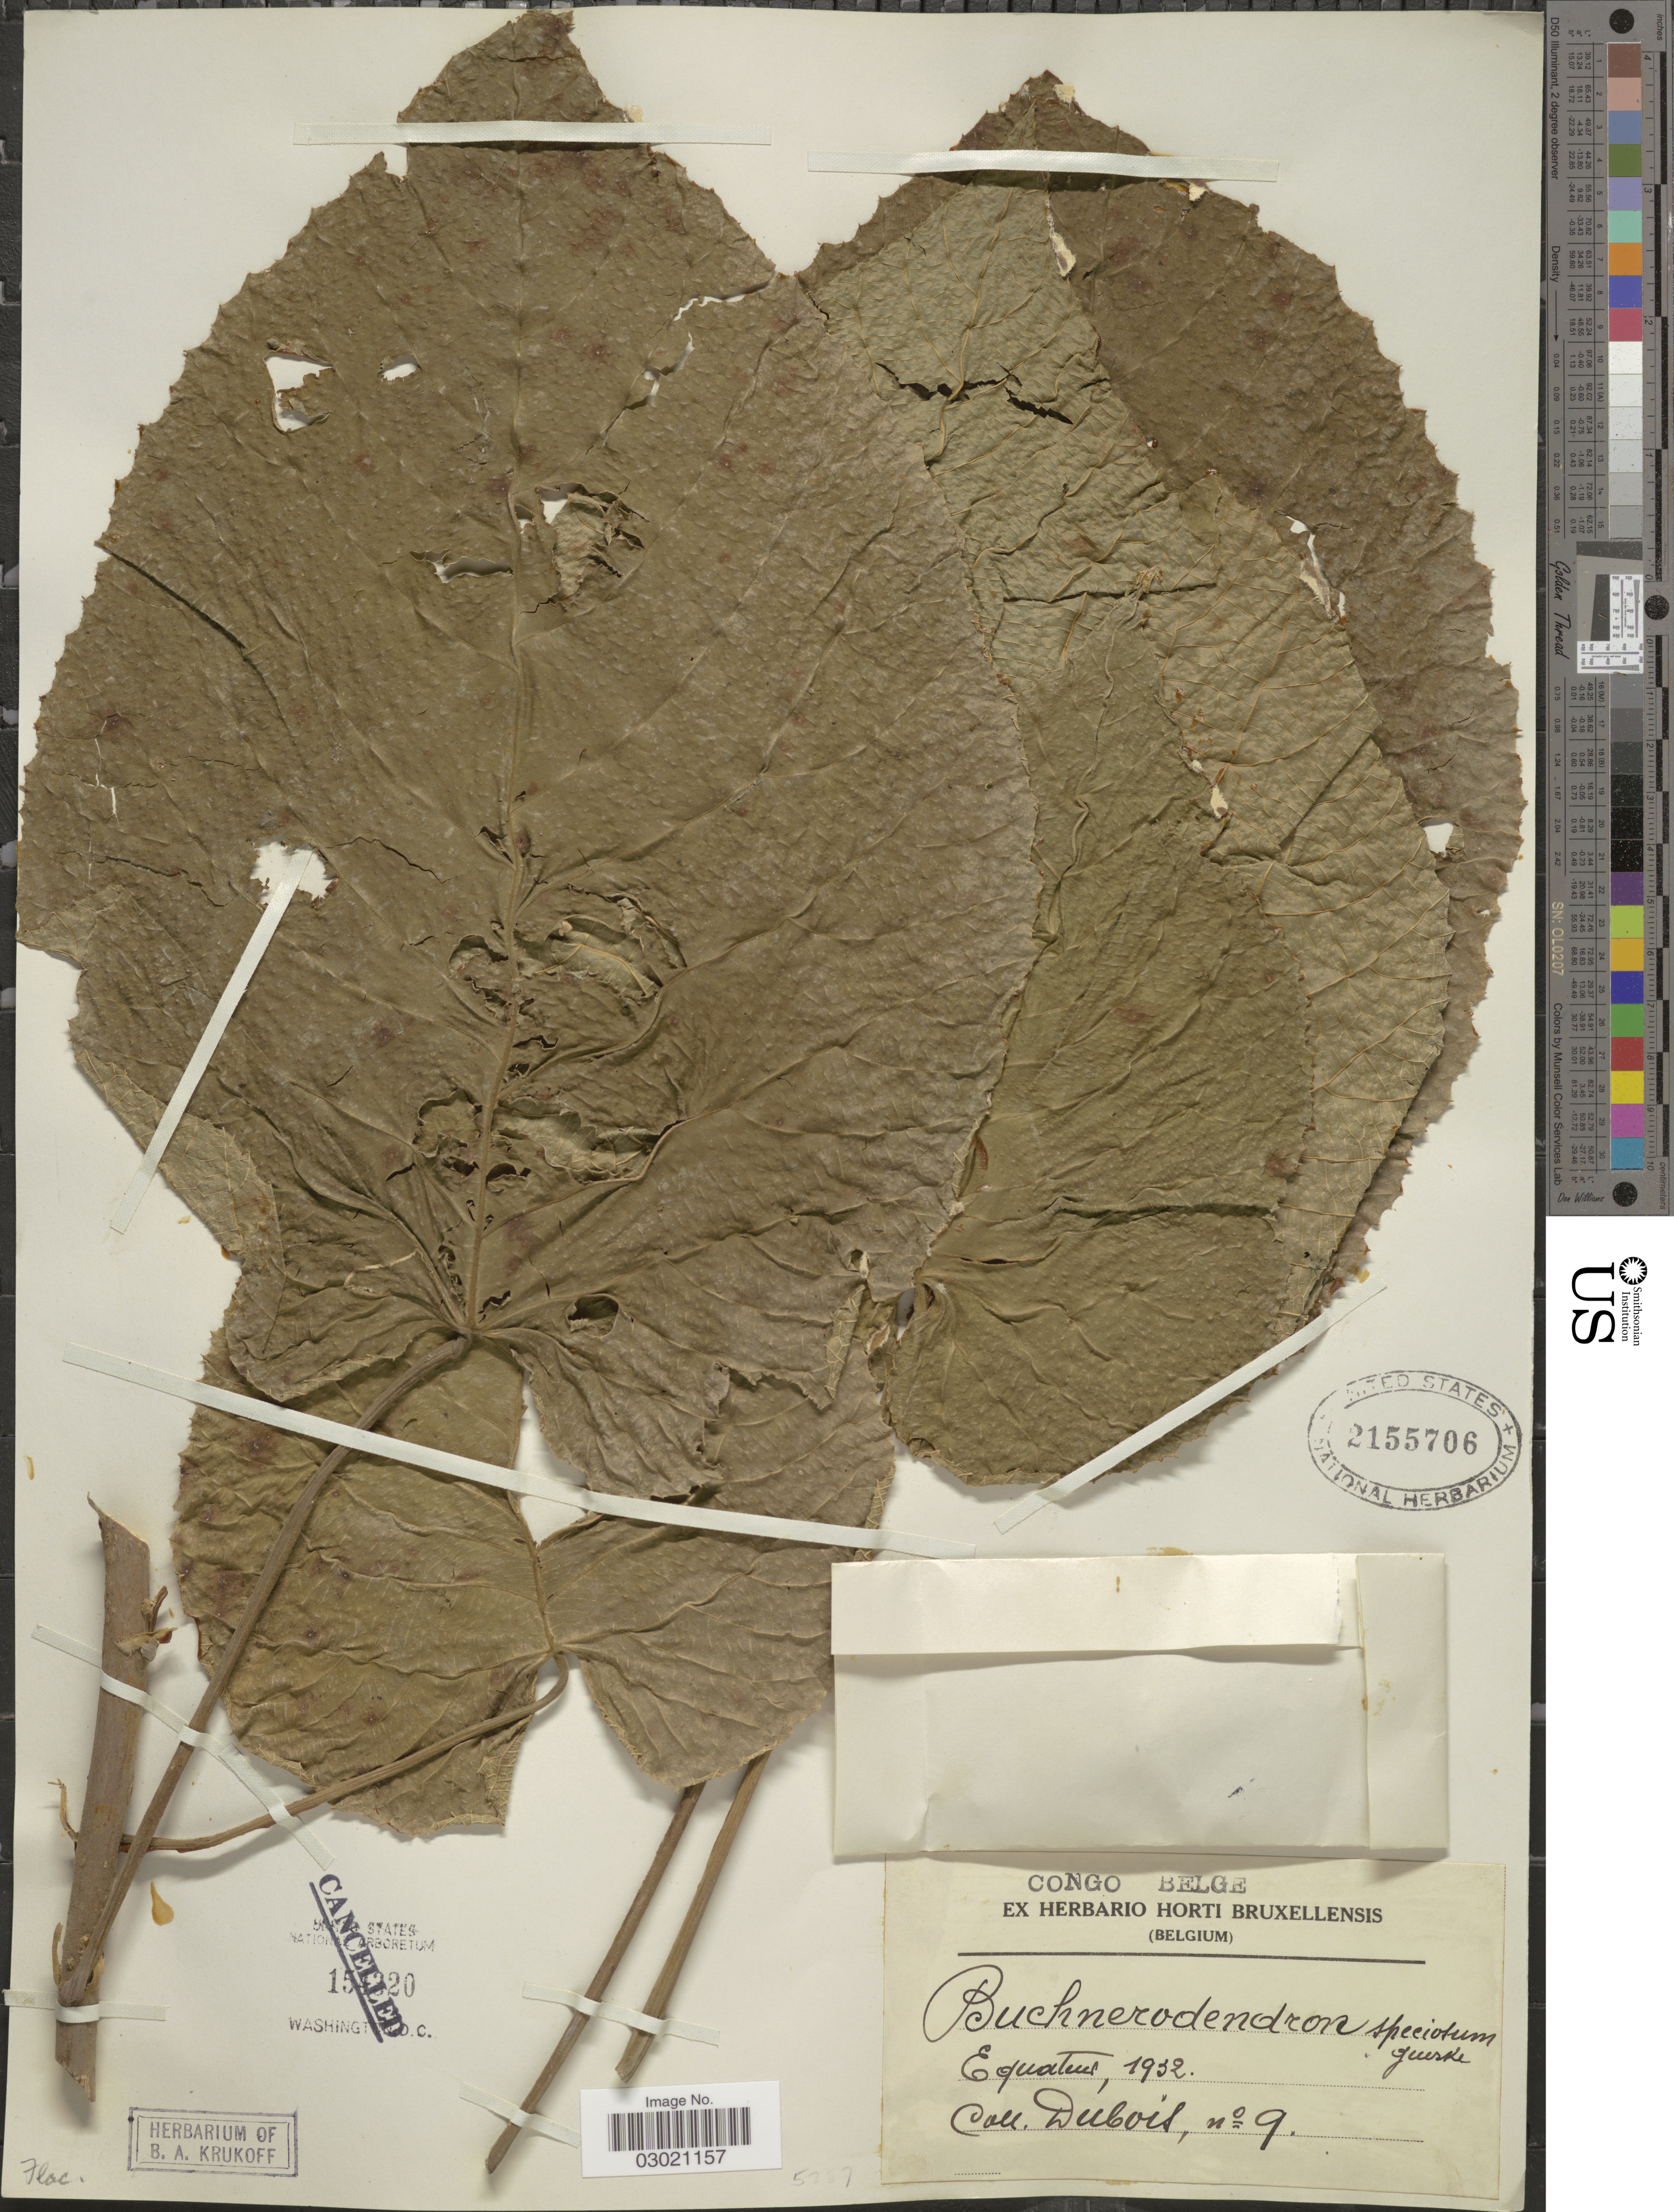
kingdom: Plantae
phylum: Tracheophyta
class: Magnoliopsida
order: Malpighiales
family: Achariaceae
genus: Buchnerodendron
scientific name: Buchnerodendron speciosum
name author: Gürke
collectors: -. Dubois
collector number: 9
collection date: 1932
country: Congo, Democratic Republic of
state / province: Equateur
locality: Congo Belge.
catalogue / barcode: US 2155706